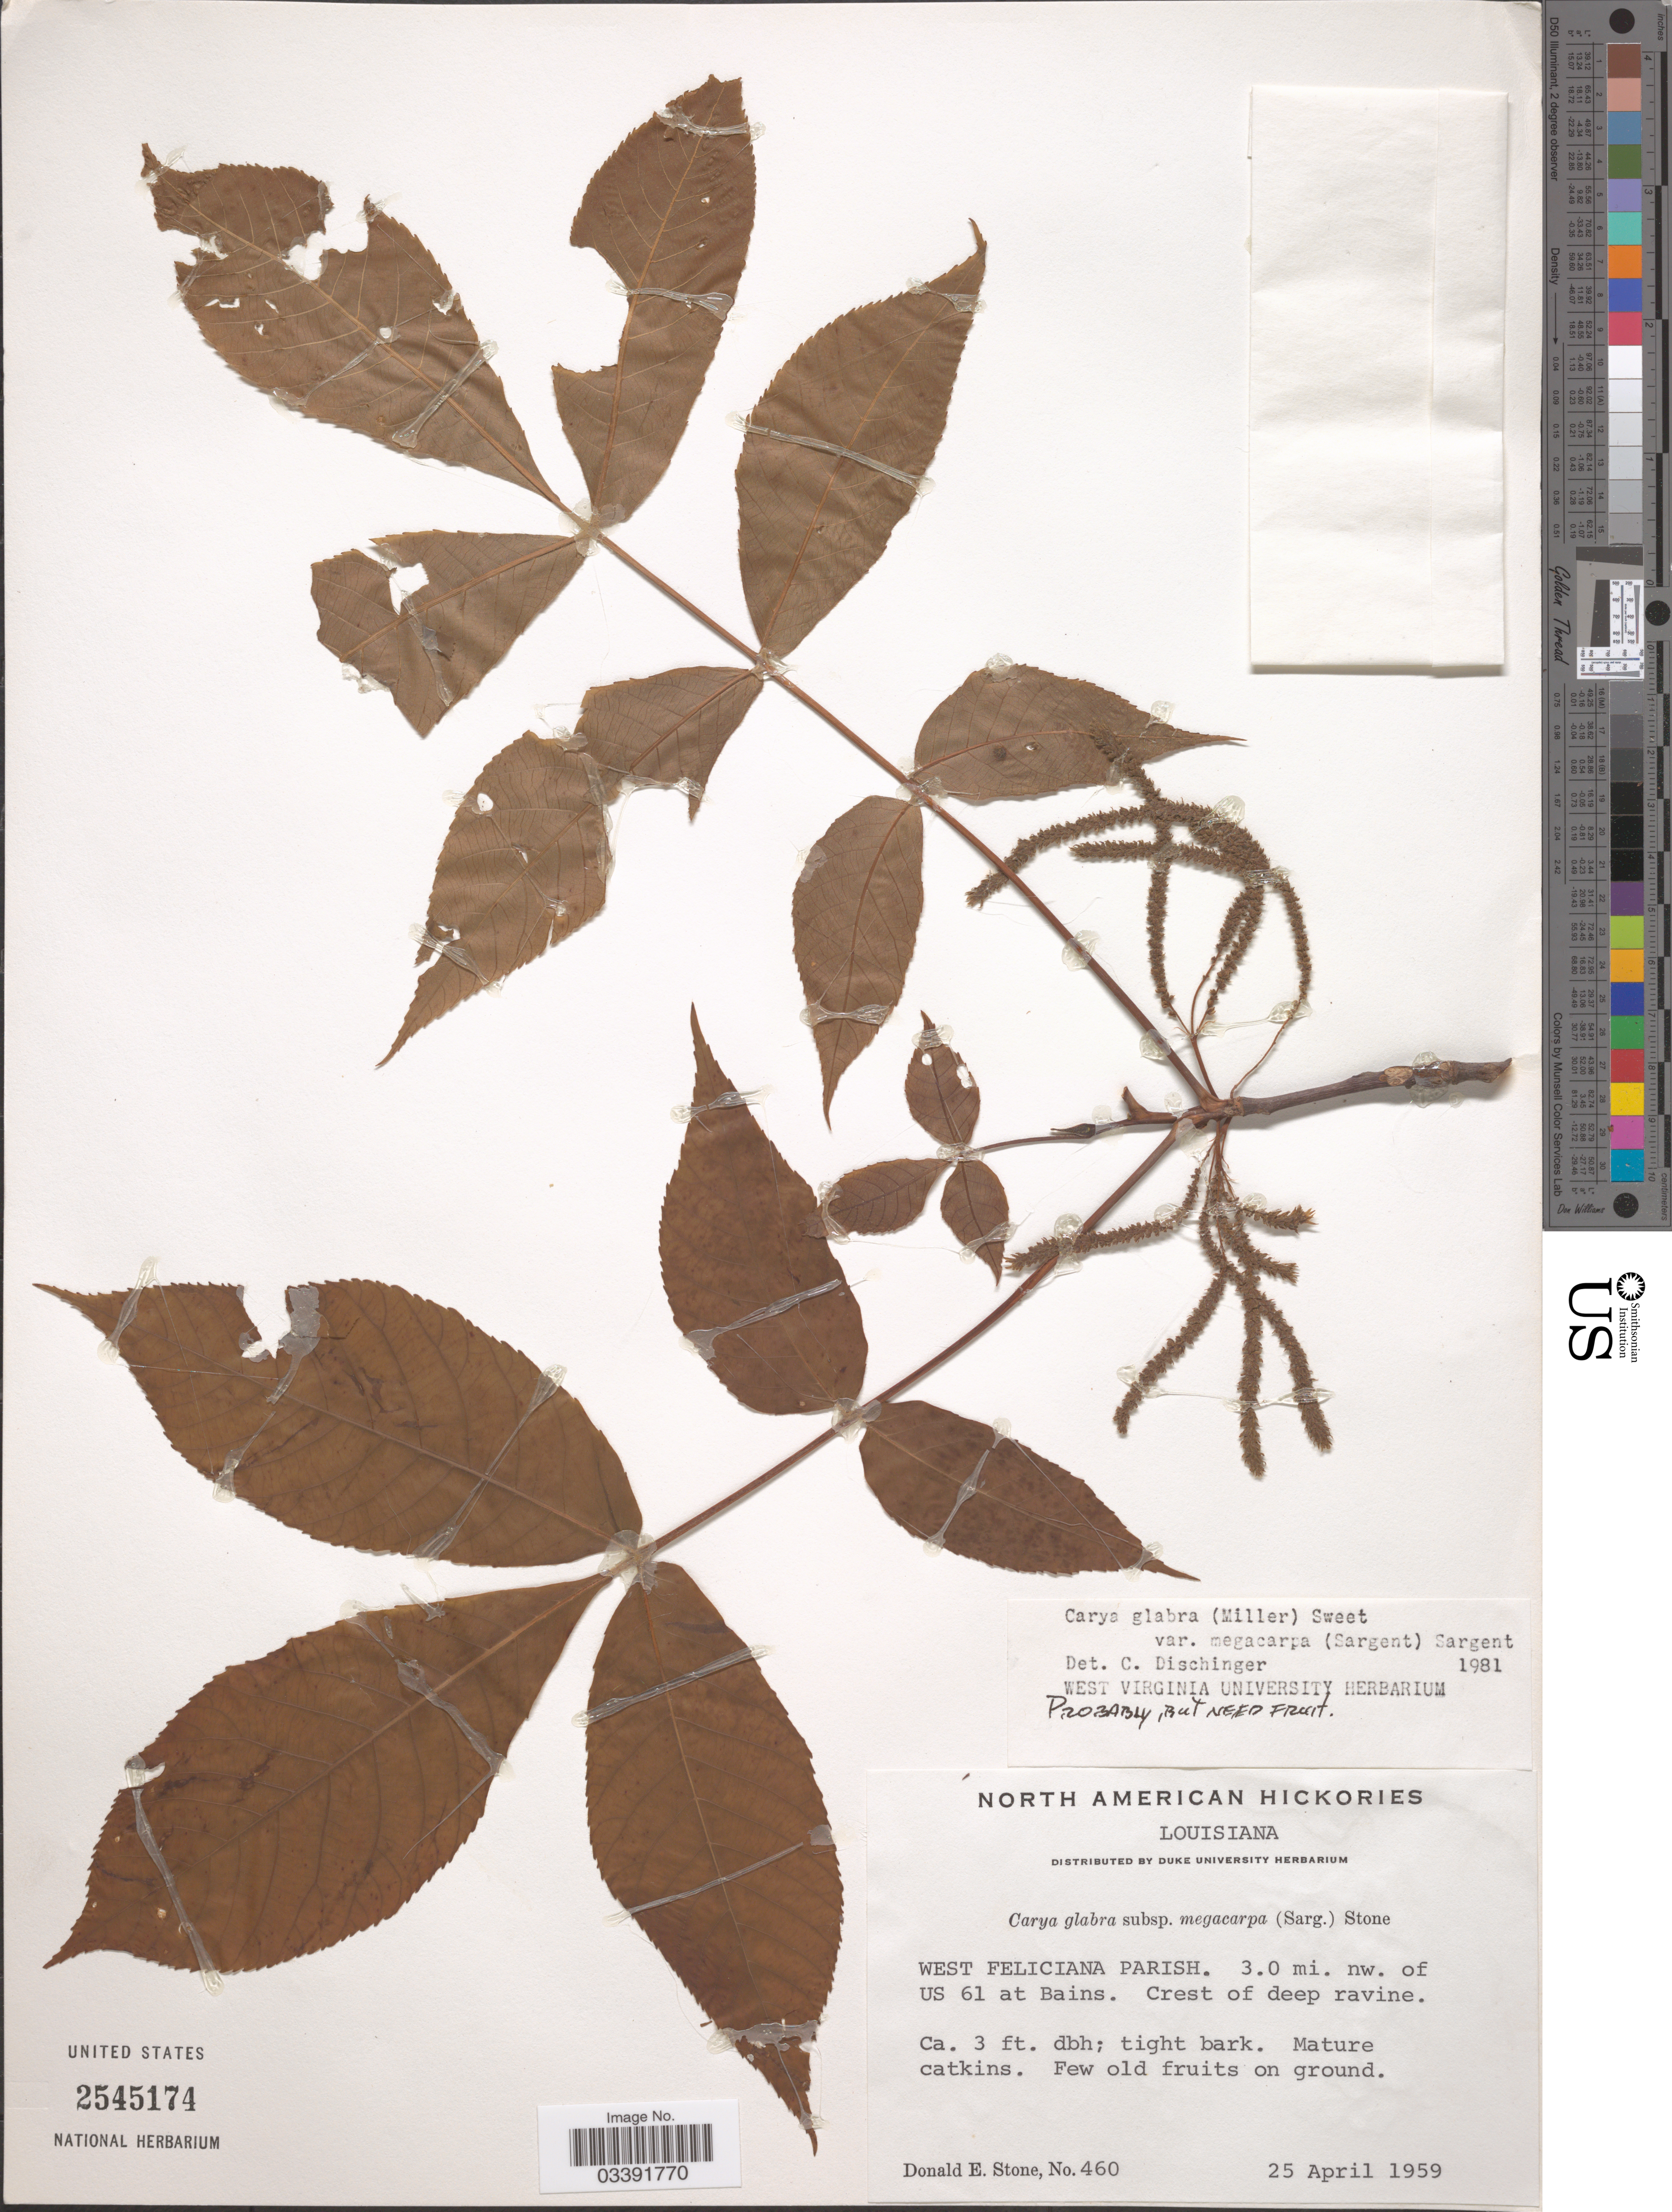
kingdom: Plantae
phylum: Tracheophyta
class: Magnoliopsida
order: Fagales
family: Juglandaceae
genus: Carya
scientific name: Carya glabra var. megacarpa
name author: (Sarg.) Sarg.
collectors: D. Stone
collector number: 460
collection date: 1959-04-25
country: United States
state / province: Louisiana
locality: West Feliciana Parish. 3.0 mi. nw. of US 61 at Bains.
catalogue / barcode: US 2545174